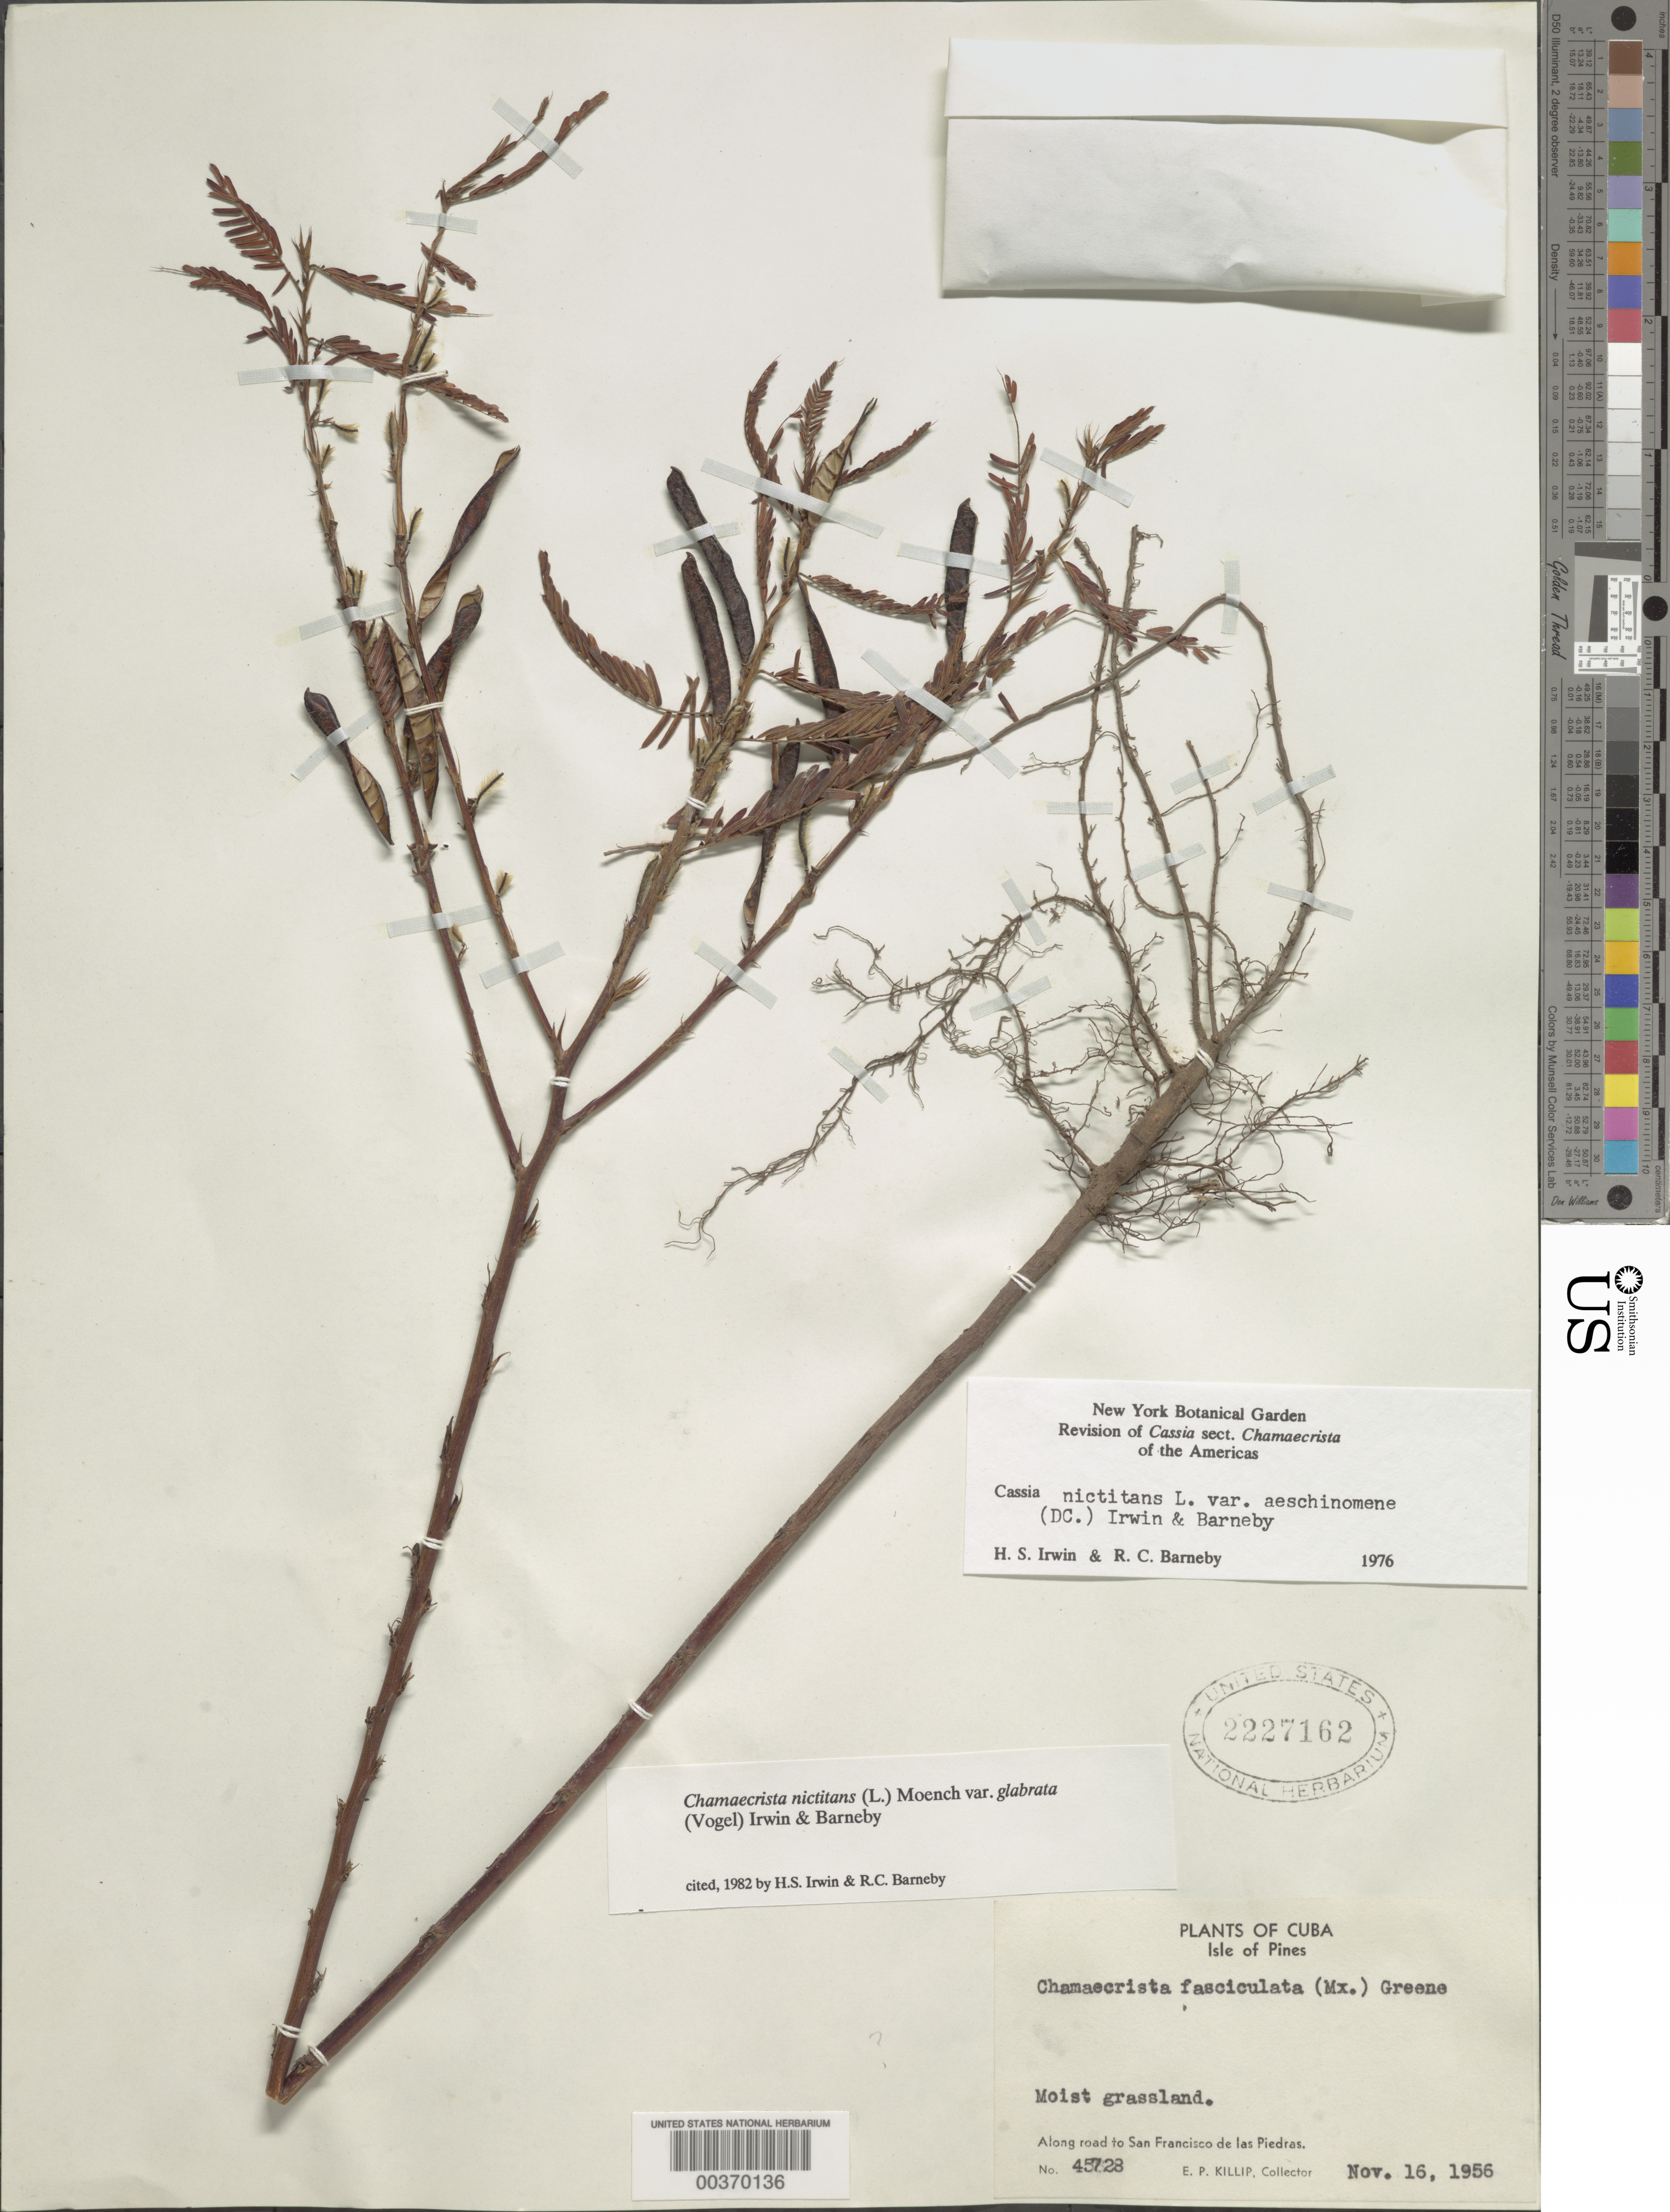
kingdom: Plantae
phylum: Tracheophyta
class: Magnoliopsida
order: Fabales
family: Fabaceae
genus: Chamaecrista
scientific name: Chamaecrista nictitans var. glabrata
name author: (Vogel) H.S. Irwin & Barneby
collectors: E. P. Killip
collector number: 45728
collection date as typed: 16 Nov 1956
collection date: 1956-11-16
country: Cuba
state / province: Isla de La Juventud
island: Isla de La Juventud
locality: Along road to san francisco de las piedras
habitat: Moist grassland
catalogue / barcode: US 2227162